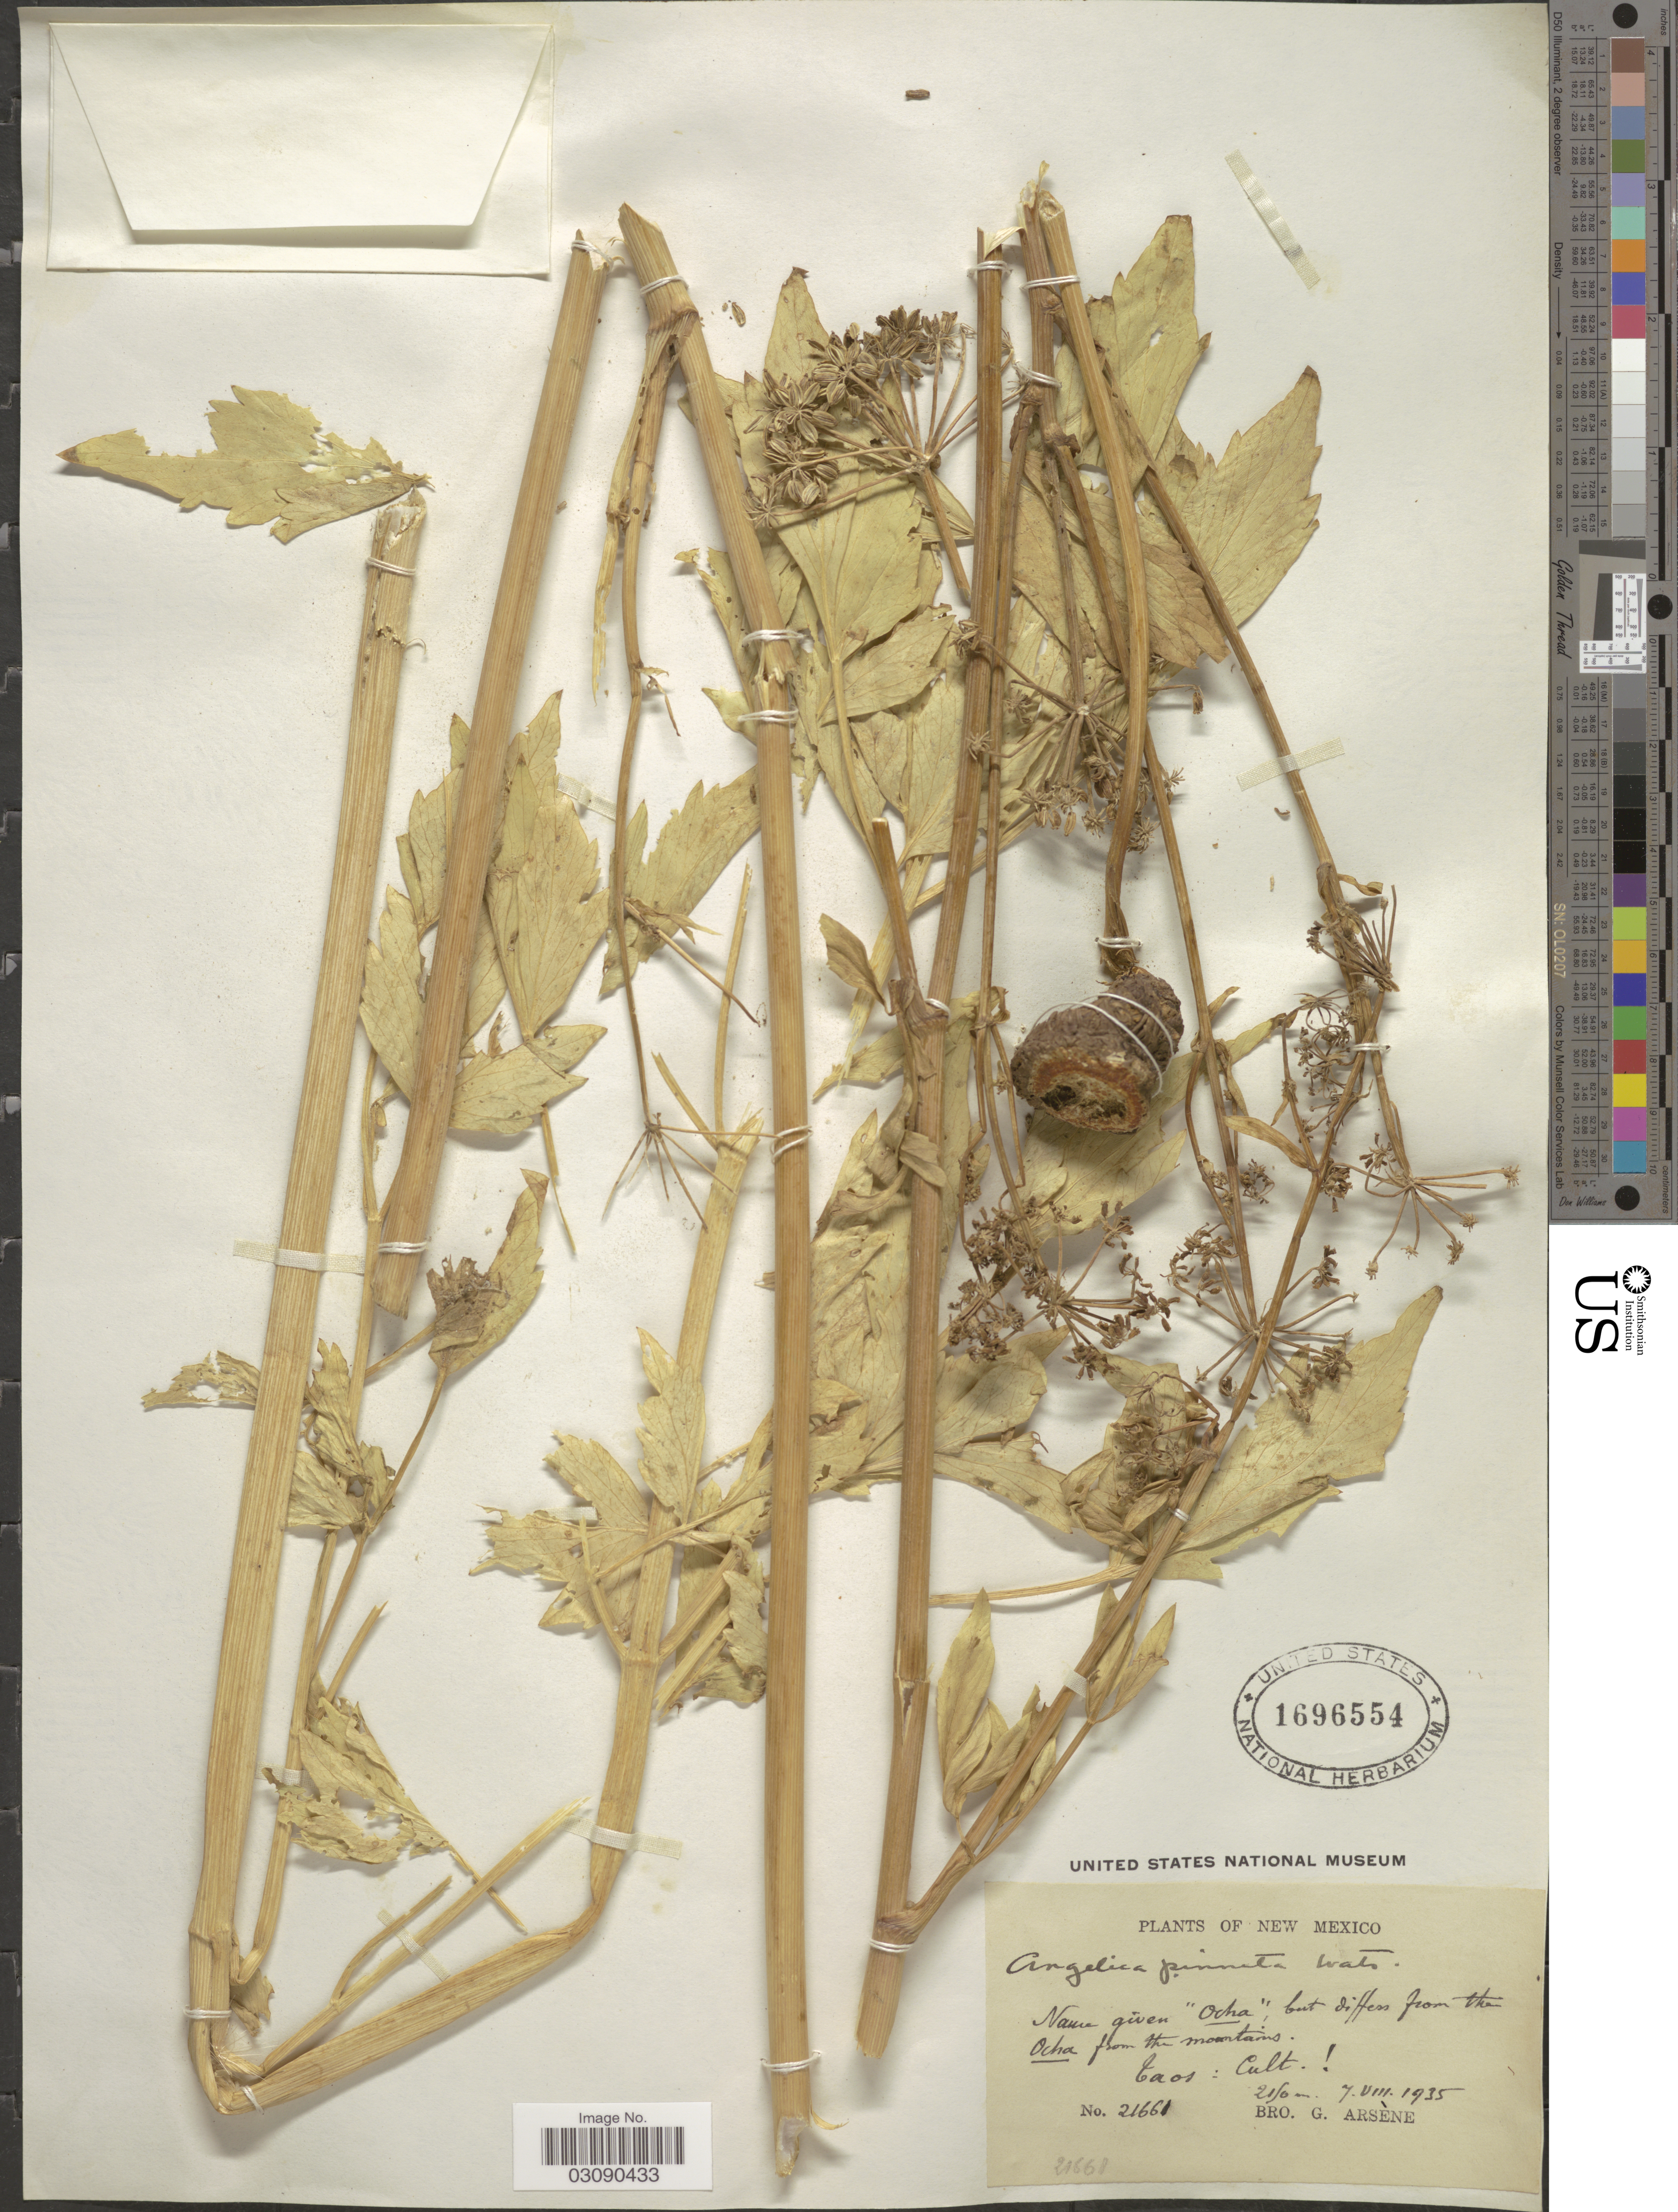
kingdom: Plantae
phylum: Tracheophyta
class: Magnoliopsida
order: Apiales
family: Apiaceae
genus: Angelica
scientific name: Angelica pinnata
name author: S. Watson in C. King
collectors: Bro. G. Arsène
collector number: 21661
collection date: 1935-08-07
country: United States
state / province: New Mexico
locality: Name given "Ocha", but differs from the Ocha from the mountains. Taos.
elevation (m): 2150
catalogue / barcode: US 1696554